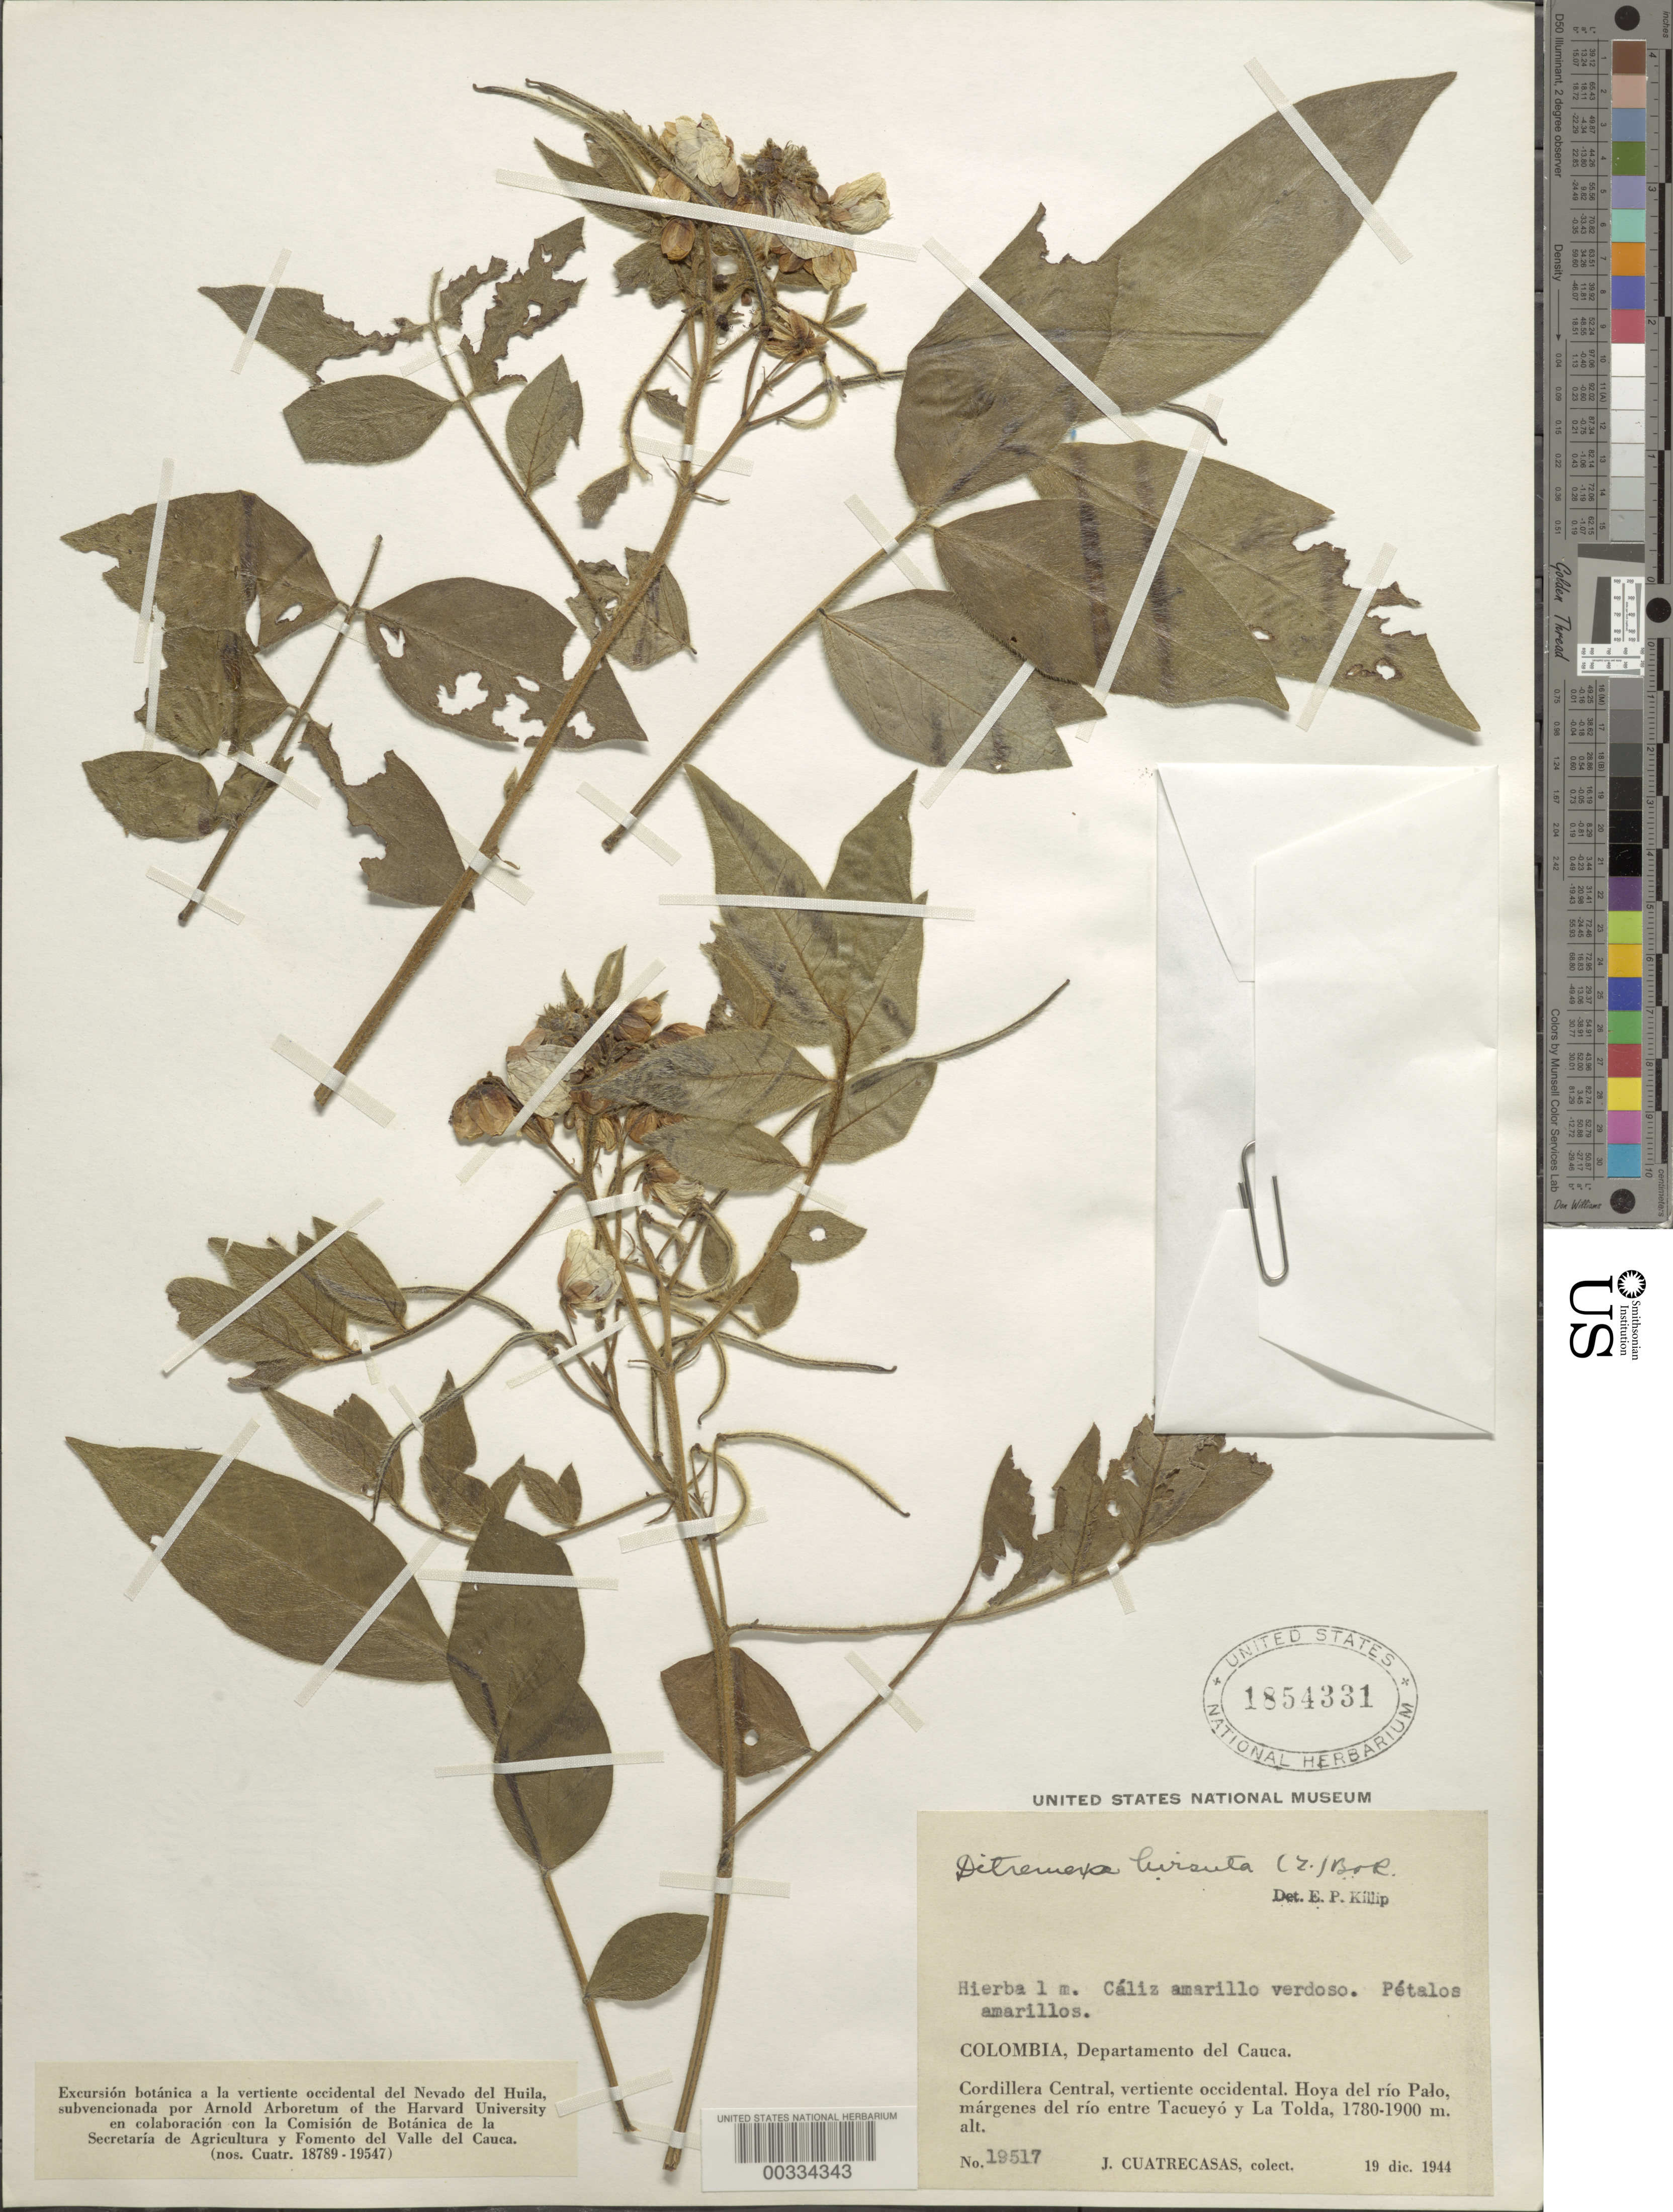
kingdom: Plantae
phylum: Tracheophyta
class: Magnoliopsida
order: Fabales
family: Fabaceae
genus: Senna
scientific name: Senna hirsuta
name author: (L.) H.S. Irwin & Barneby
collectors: J. Cuatrecasas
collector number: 19517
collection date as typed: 19 Dec 1944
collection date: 1944-12-19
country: Colombia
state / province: Cauca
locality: Cordillera Central, Vertiente Occidental; Hoya del Rio Palo, River between Tacueyo and La Tolda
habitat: Edge of river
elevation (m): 1780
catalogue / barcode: US 1854331